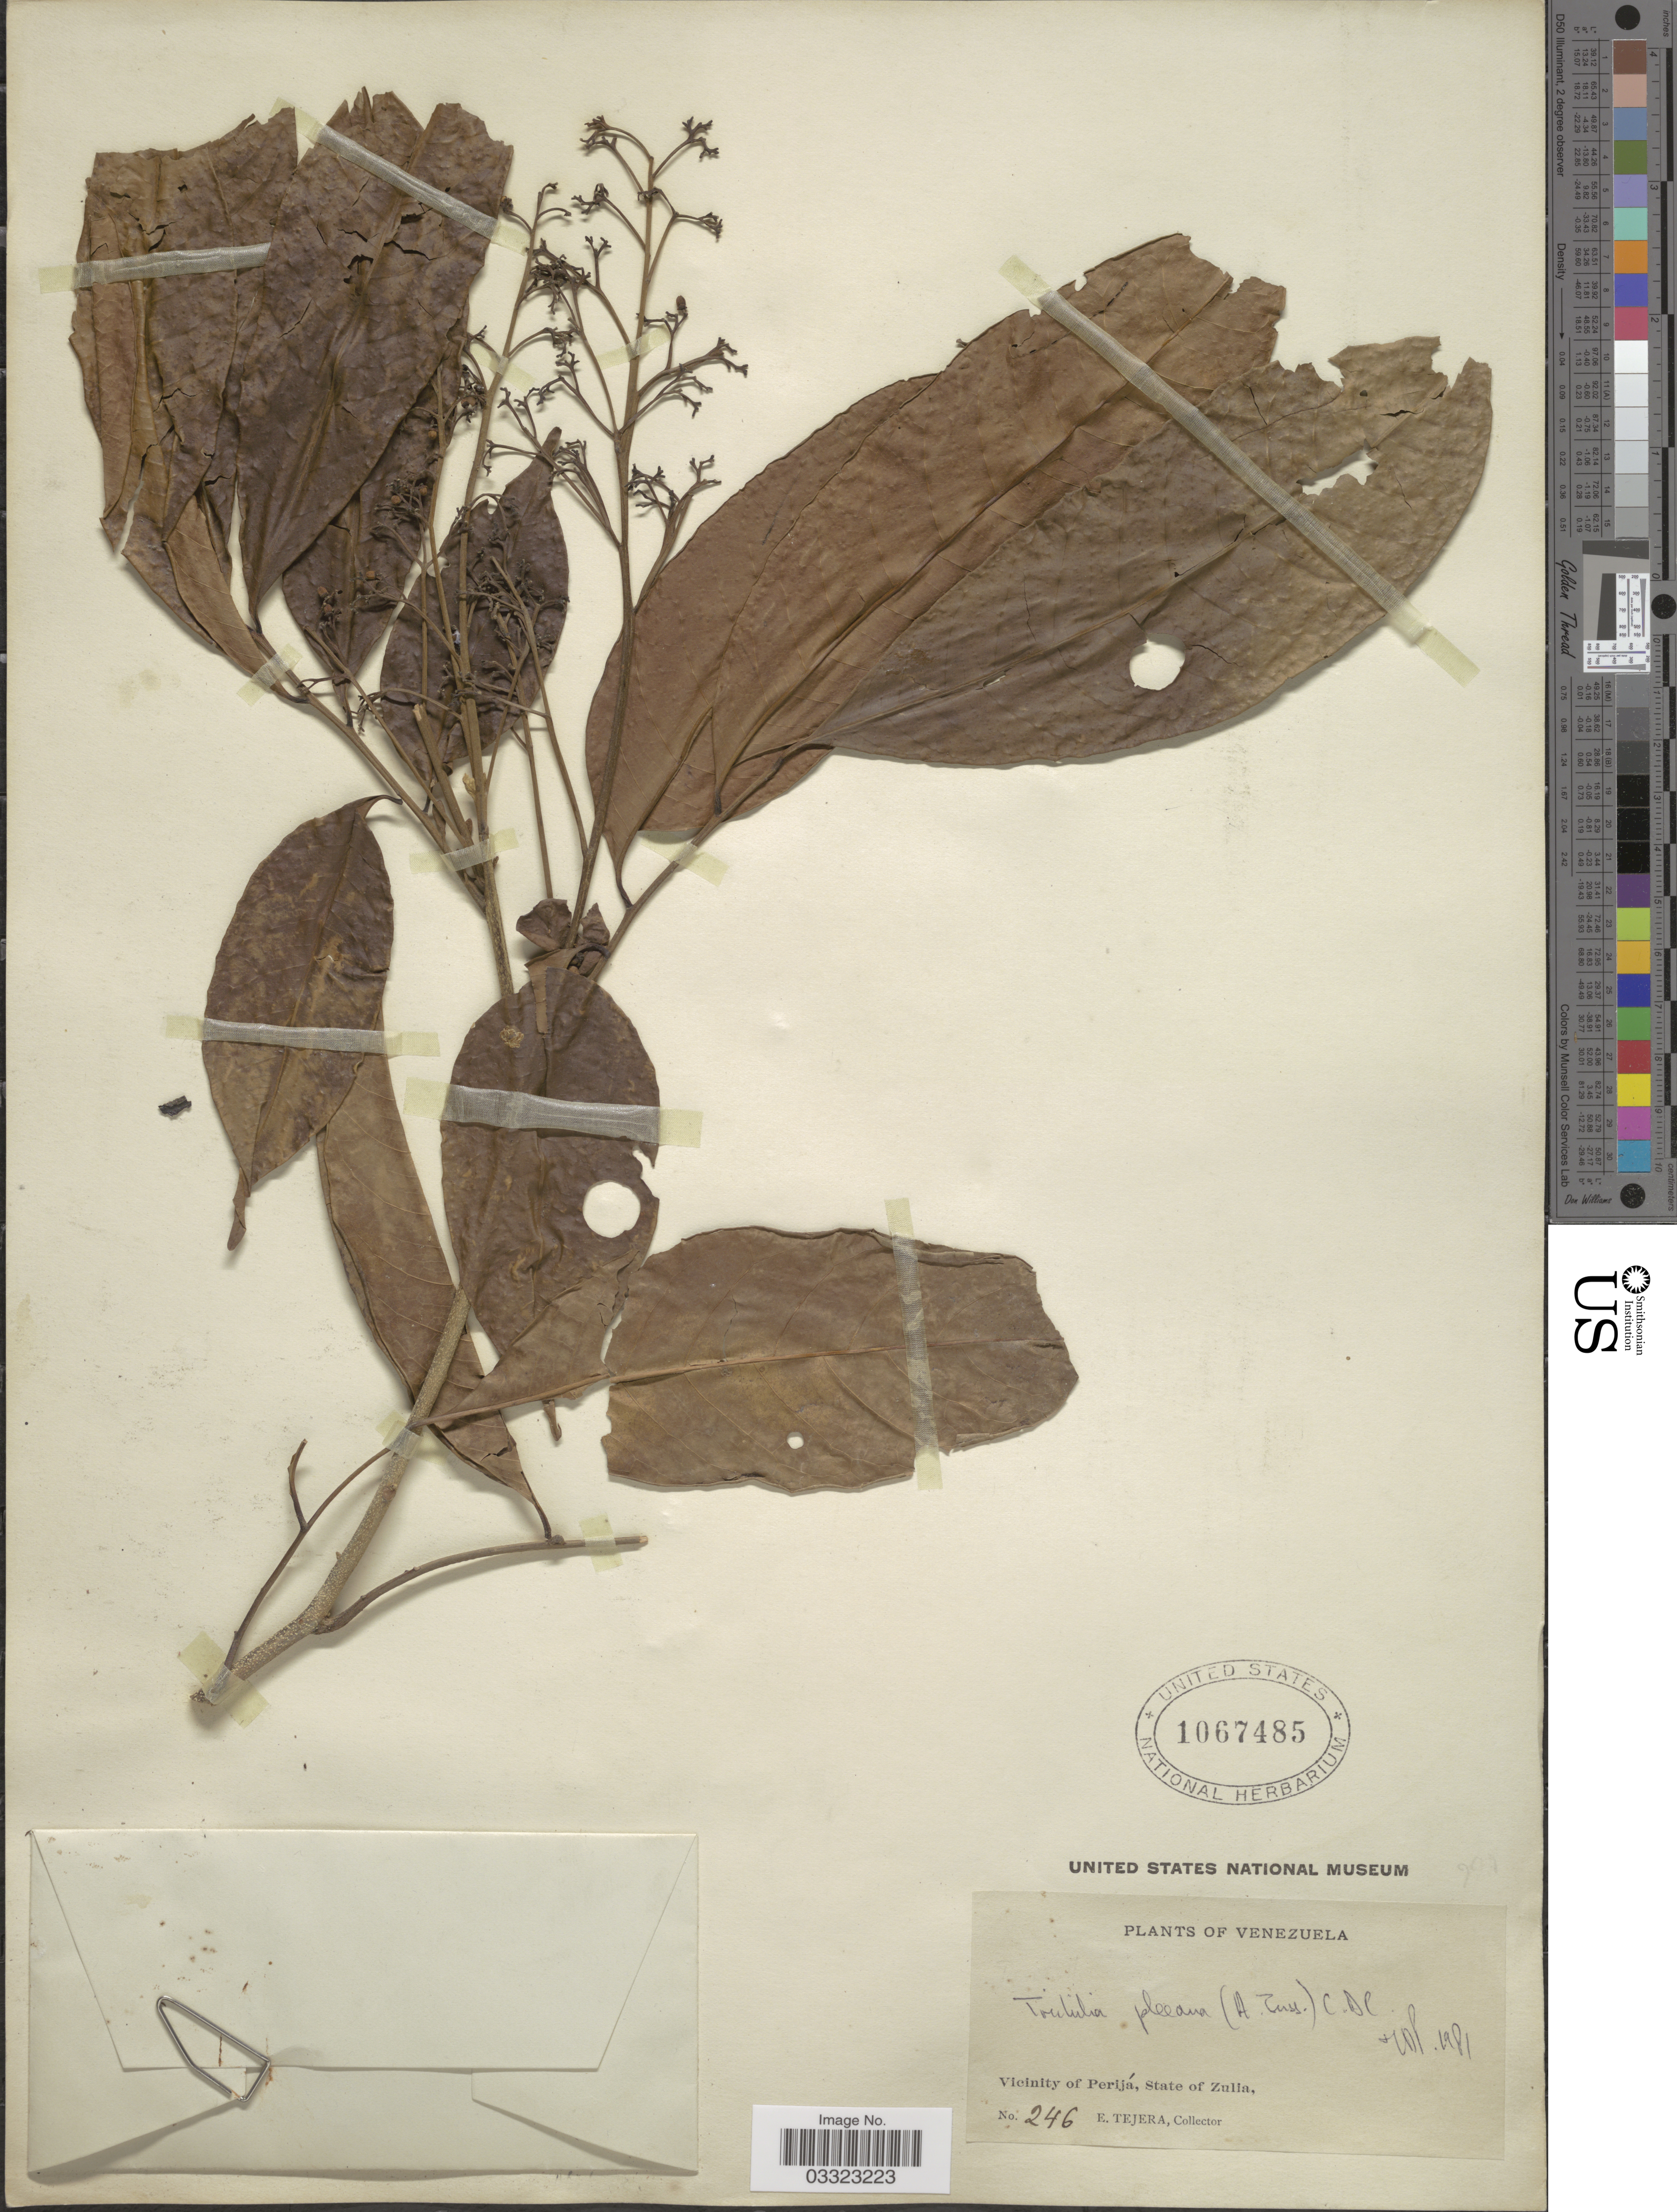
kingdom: Plantae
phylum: Tracheophyta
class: Magnoliopsida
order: Sapindales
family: Meliaceae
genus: Trichilia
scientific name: Trichilia pleeana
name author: (A. Juss.) C. DC.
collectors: E. Tejera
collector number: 246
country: Venezuela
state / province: Zulia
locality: Vicinity of Perijá.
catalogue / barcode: US 1067485